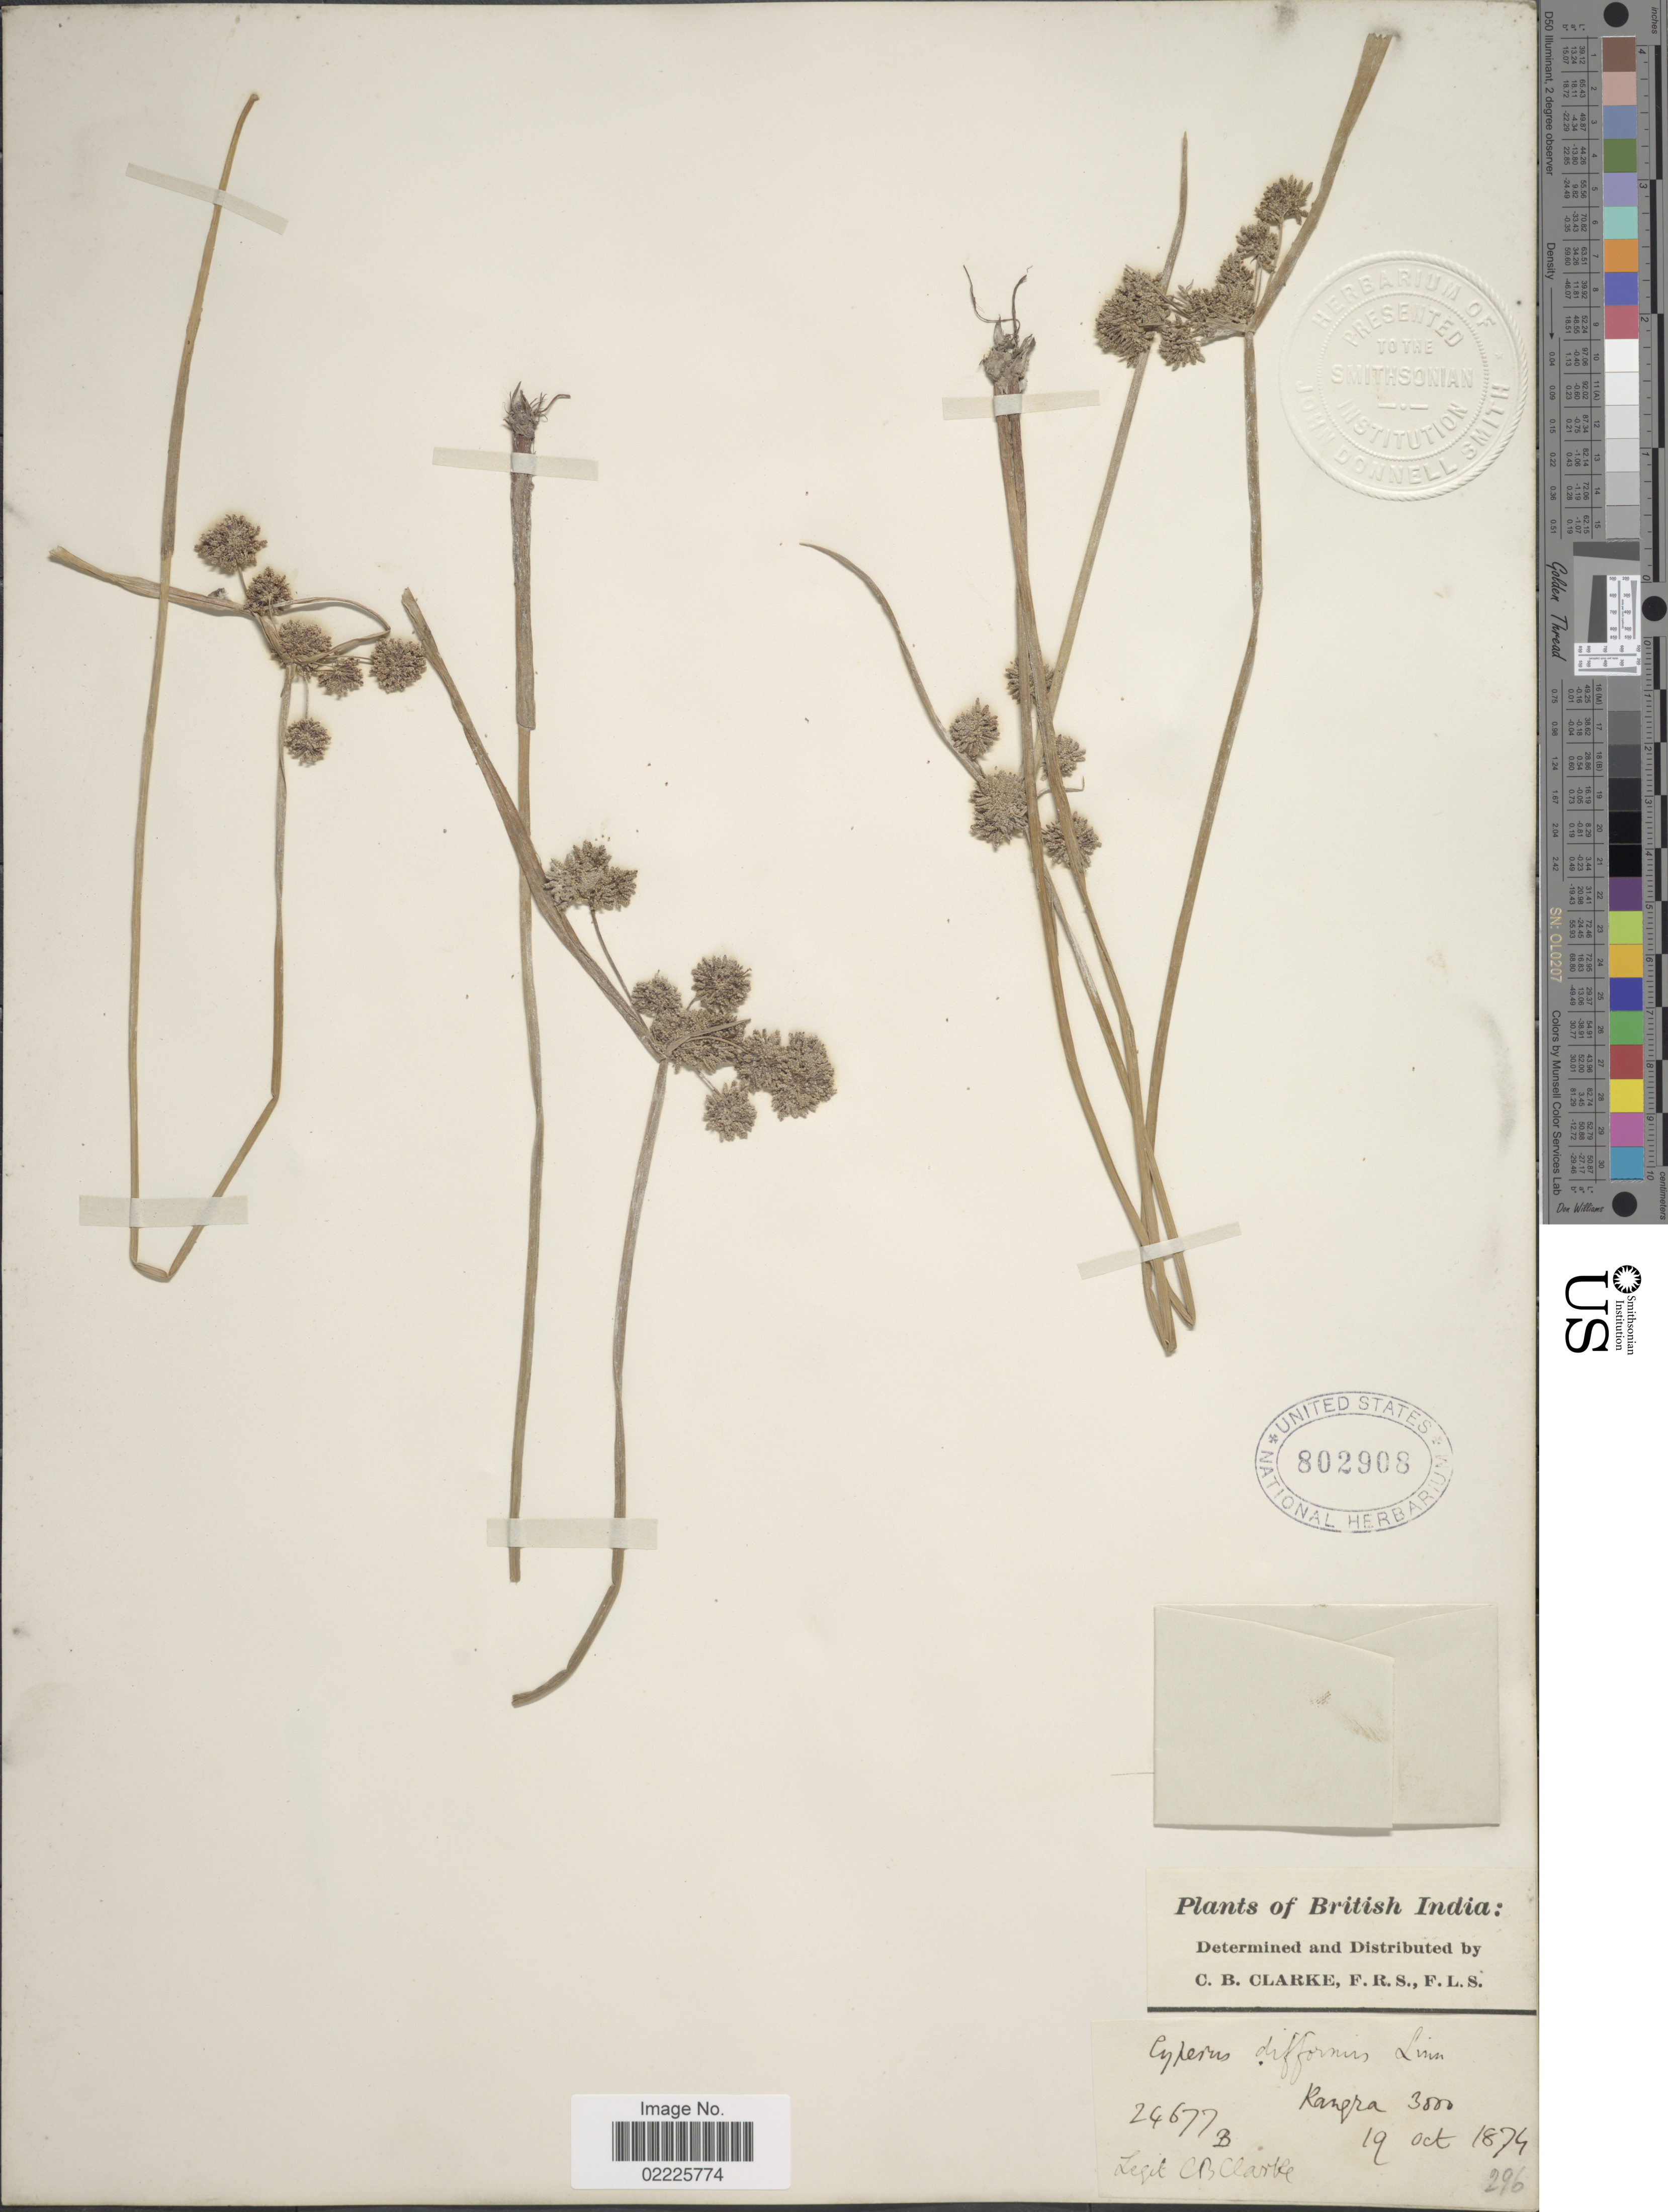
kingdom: Plantae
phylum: Tracheophyta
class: Liliopsida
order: Poales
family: Cyperaceae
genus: Cyperus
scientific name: Cyperus difformis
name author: L.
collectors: C. B. Clarke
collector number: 24677B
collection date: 1874-10-19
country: India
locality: British India, Kangra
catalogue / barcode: US 802908